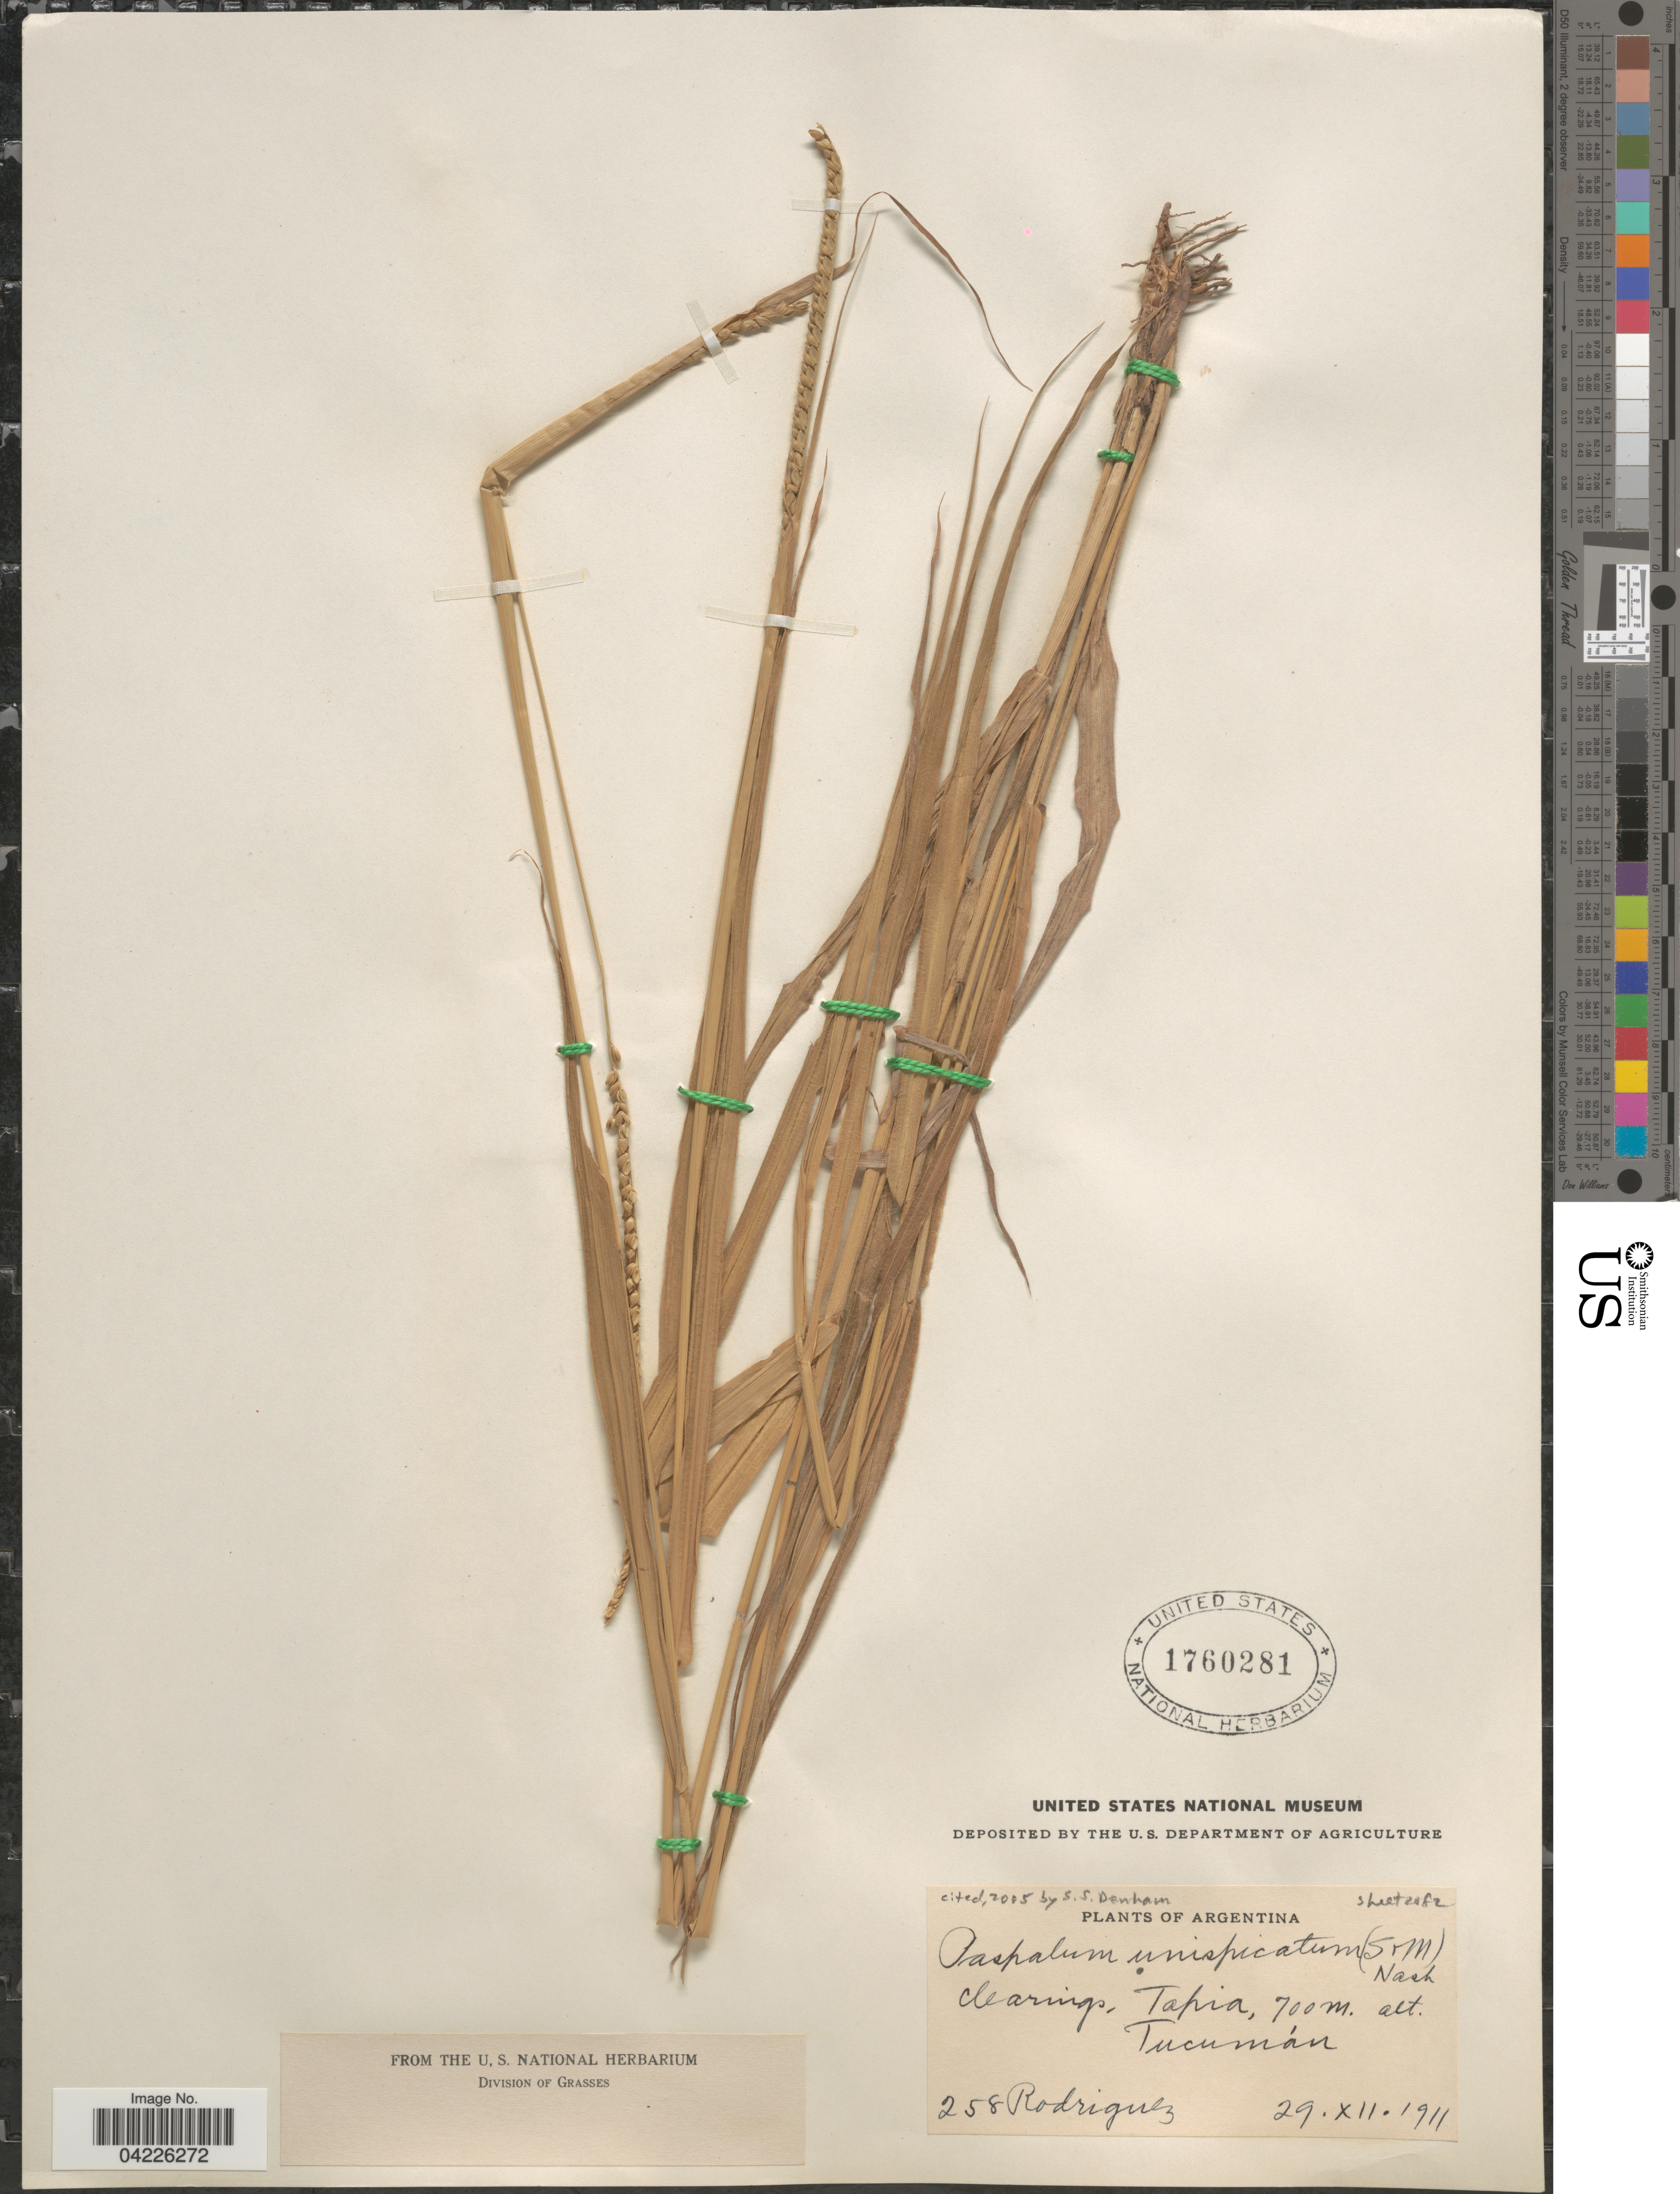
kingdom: Plantae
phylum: Tracheophyta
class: Liliopsida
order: Poales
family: Poaceae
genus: Paspalum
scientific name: Paspalum unispicatum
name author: (Scribn. & Merr.) Nash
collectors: Rodriguez, --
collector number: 258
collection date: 1911-12-29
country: Argentina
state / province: Tucuman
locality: Tapia.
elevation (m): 700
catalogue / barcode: US 1760281